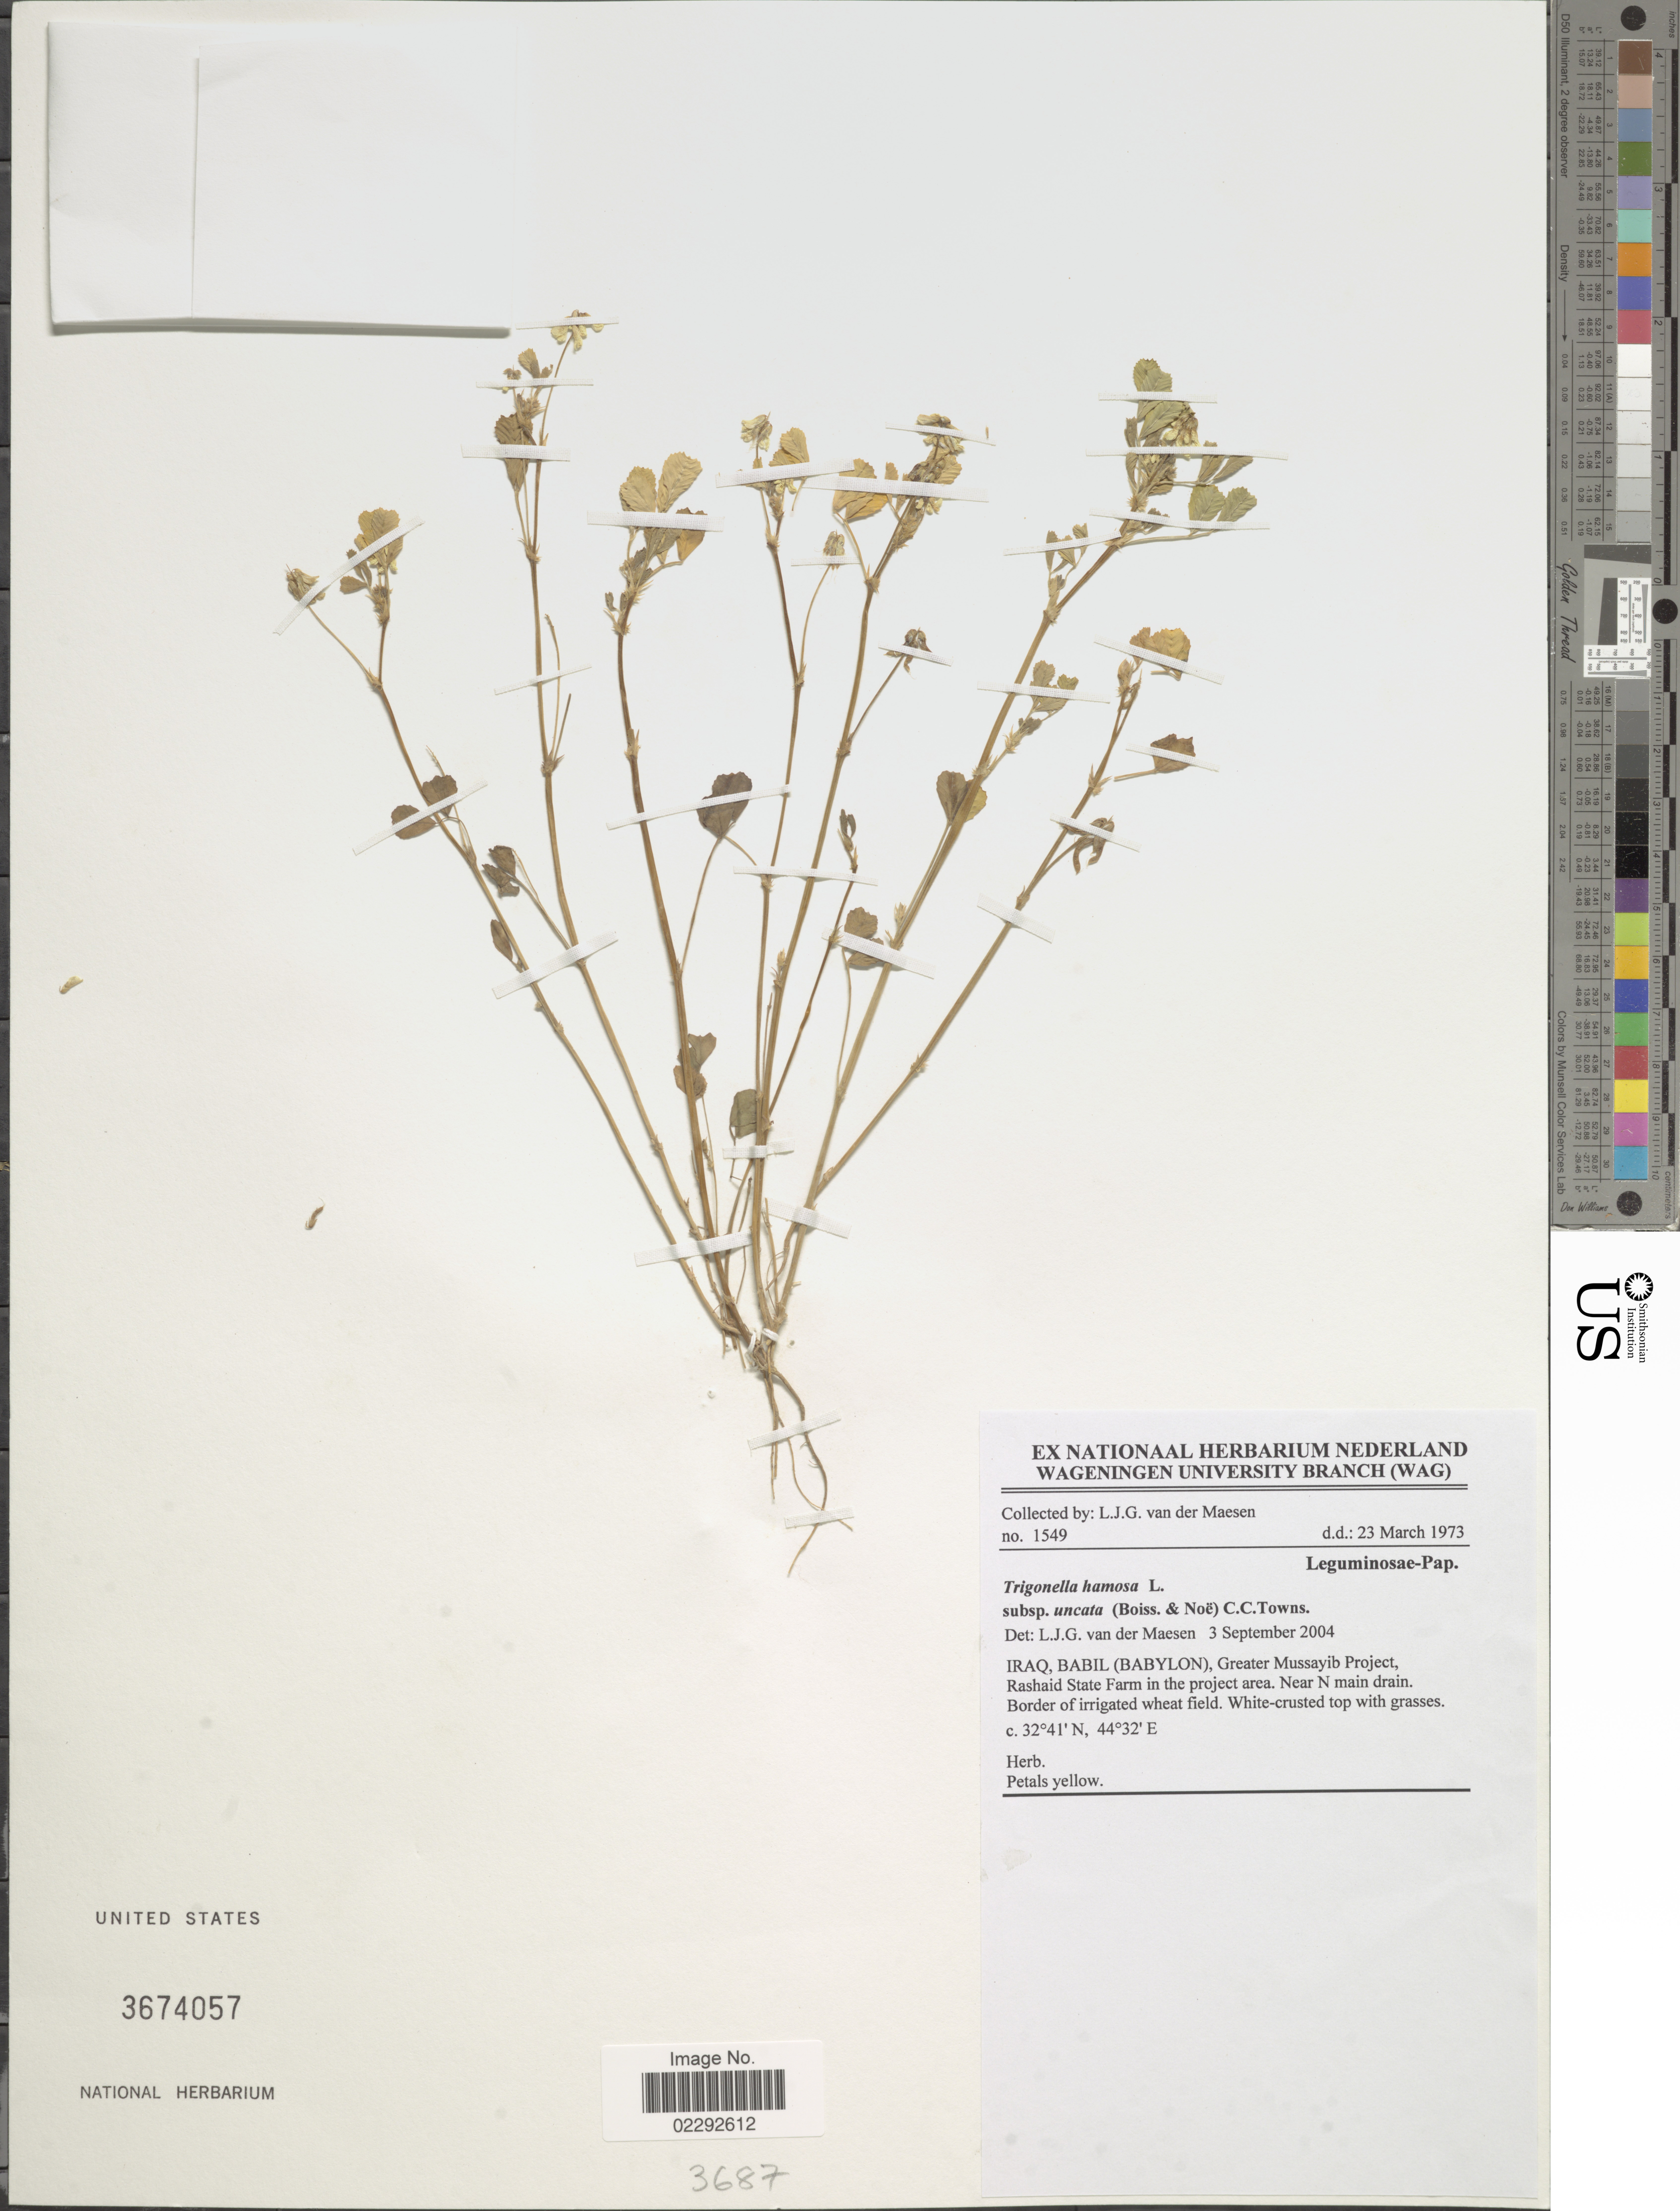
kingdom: Plantae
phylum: Tracheophyta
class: Magnoliopsida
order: Fabales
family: Fabaceae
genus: Trigonella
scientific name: Trigonella hamosa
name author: Del. ex Smith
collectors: L. van der Maesen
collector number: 1549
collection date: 1973-03-23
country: Iraq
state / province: Babil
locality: (Babylon), Greater Mussayib Project, Rashaid State Farm in the project area. Near N main drain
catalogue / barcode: US 3674057